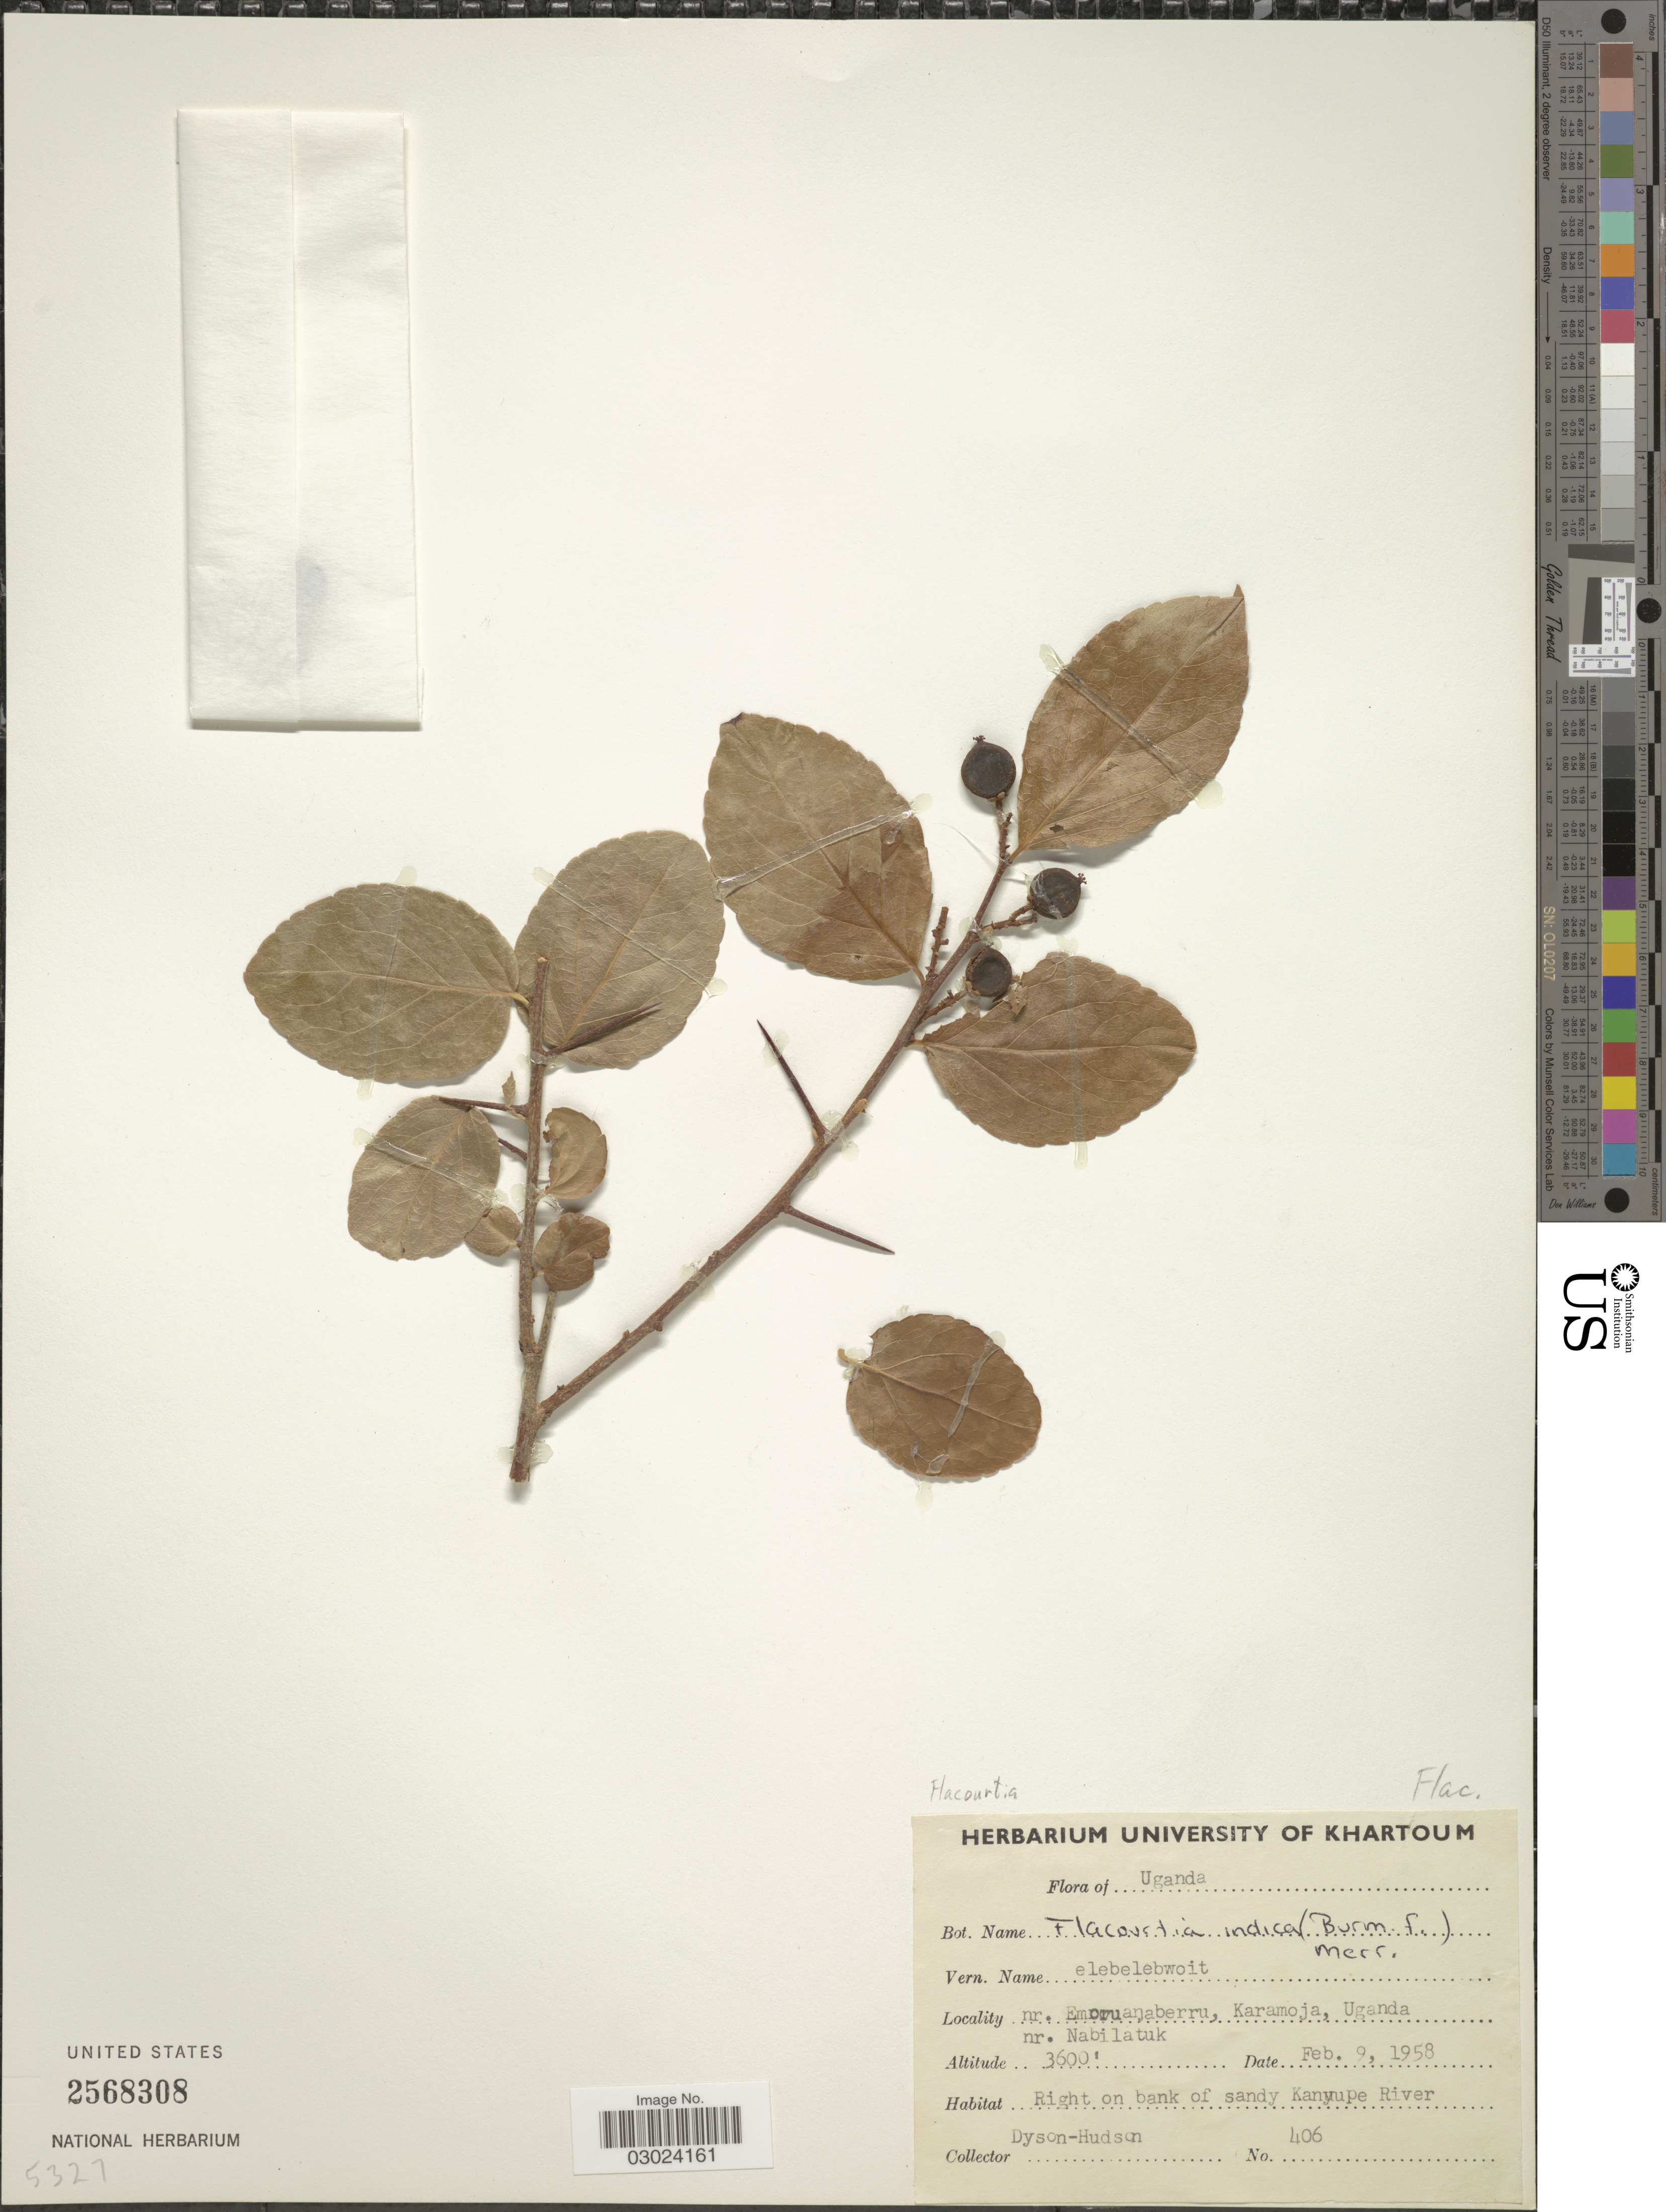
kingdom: Plantae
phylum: Tracheophyta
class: Magnoliopsida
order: Malpighiales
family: Salicaceae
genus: Flacourtia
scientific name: Flacourtia indica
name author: (Burm. f.) Merr.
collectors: Dyson-Hudson, --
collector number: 406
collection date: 1958-02-09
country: Uganda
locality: Nr. Emoruaŋaberru, Karamoja, nr. Nabilatuk. Right on bank of sandy Kanyupe River.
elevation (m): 1097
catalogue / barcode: US 2568308